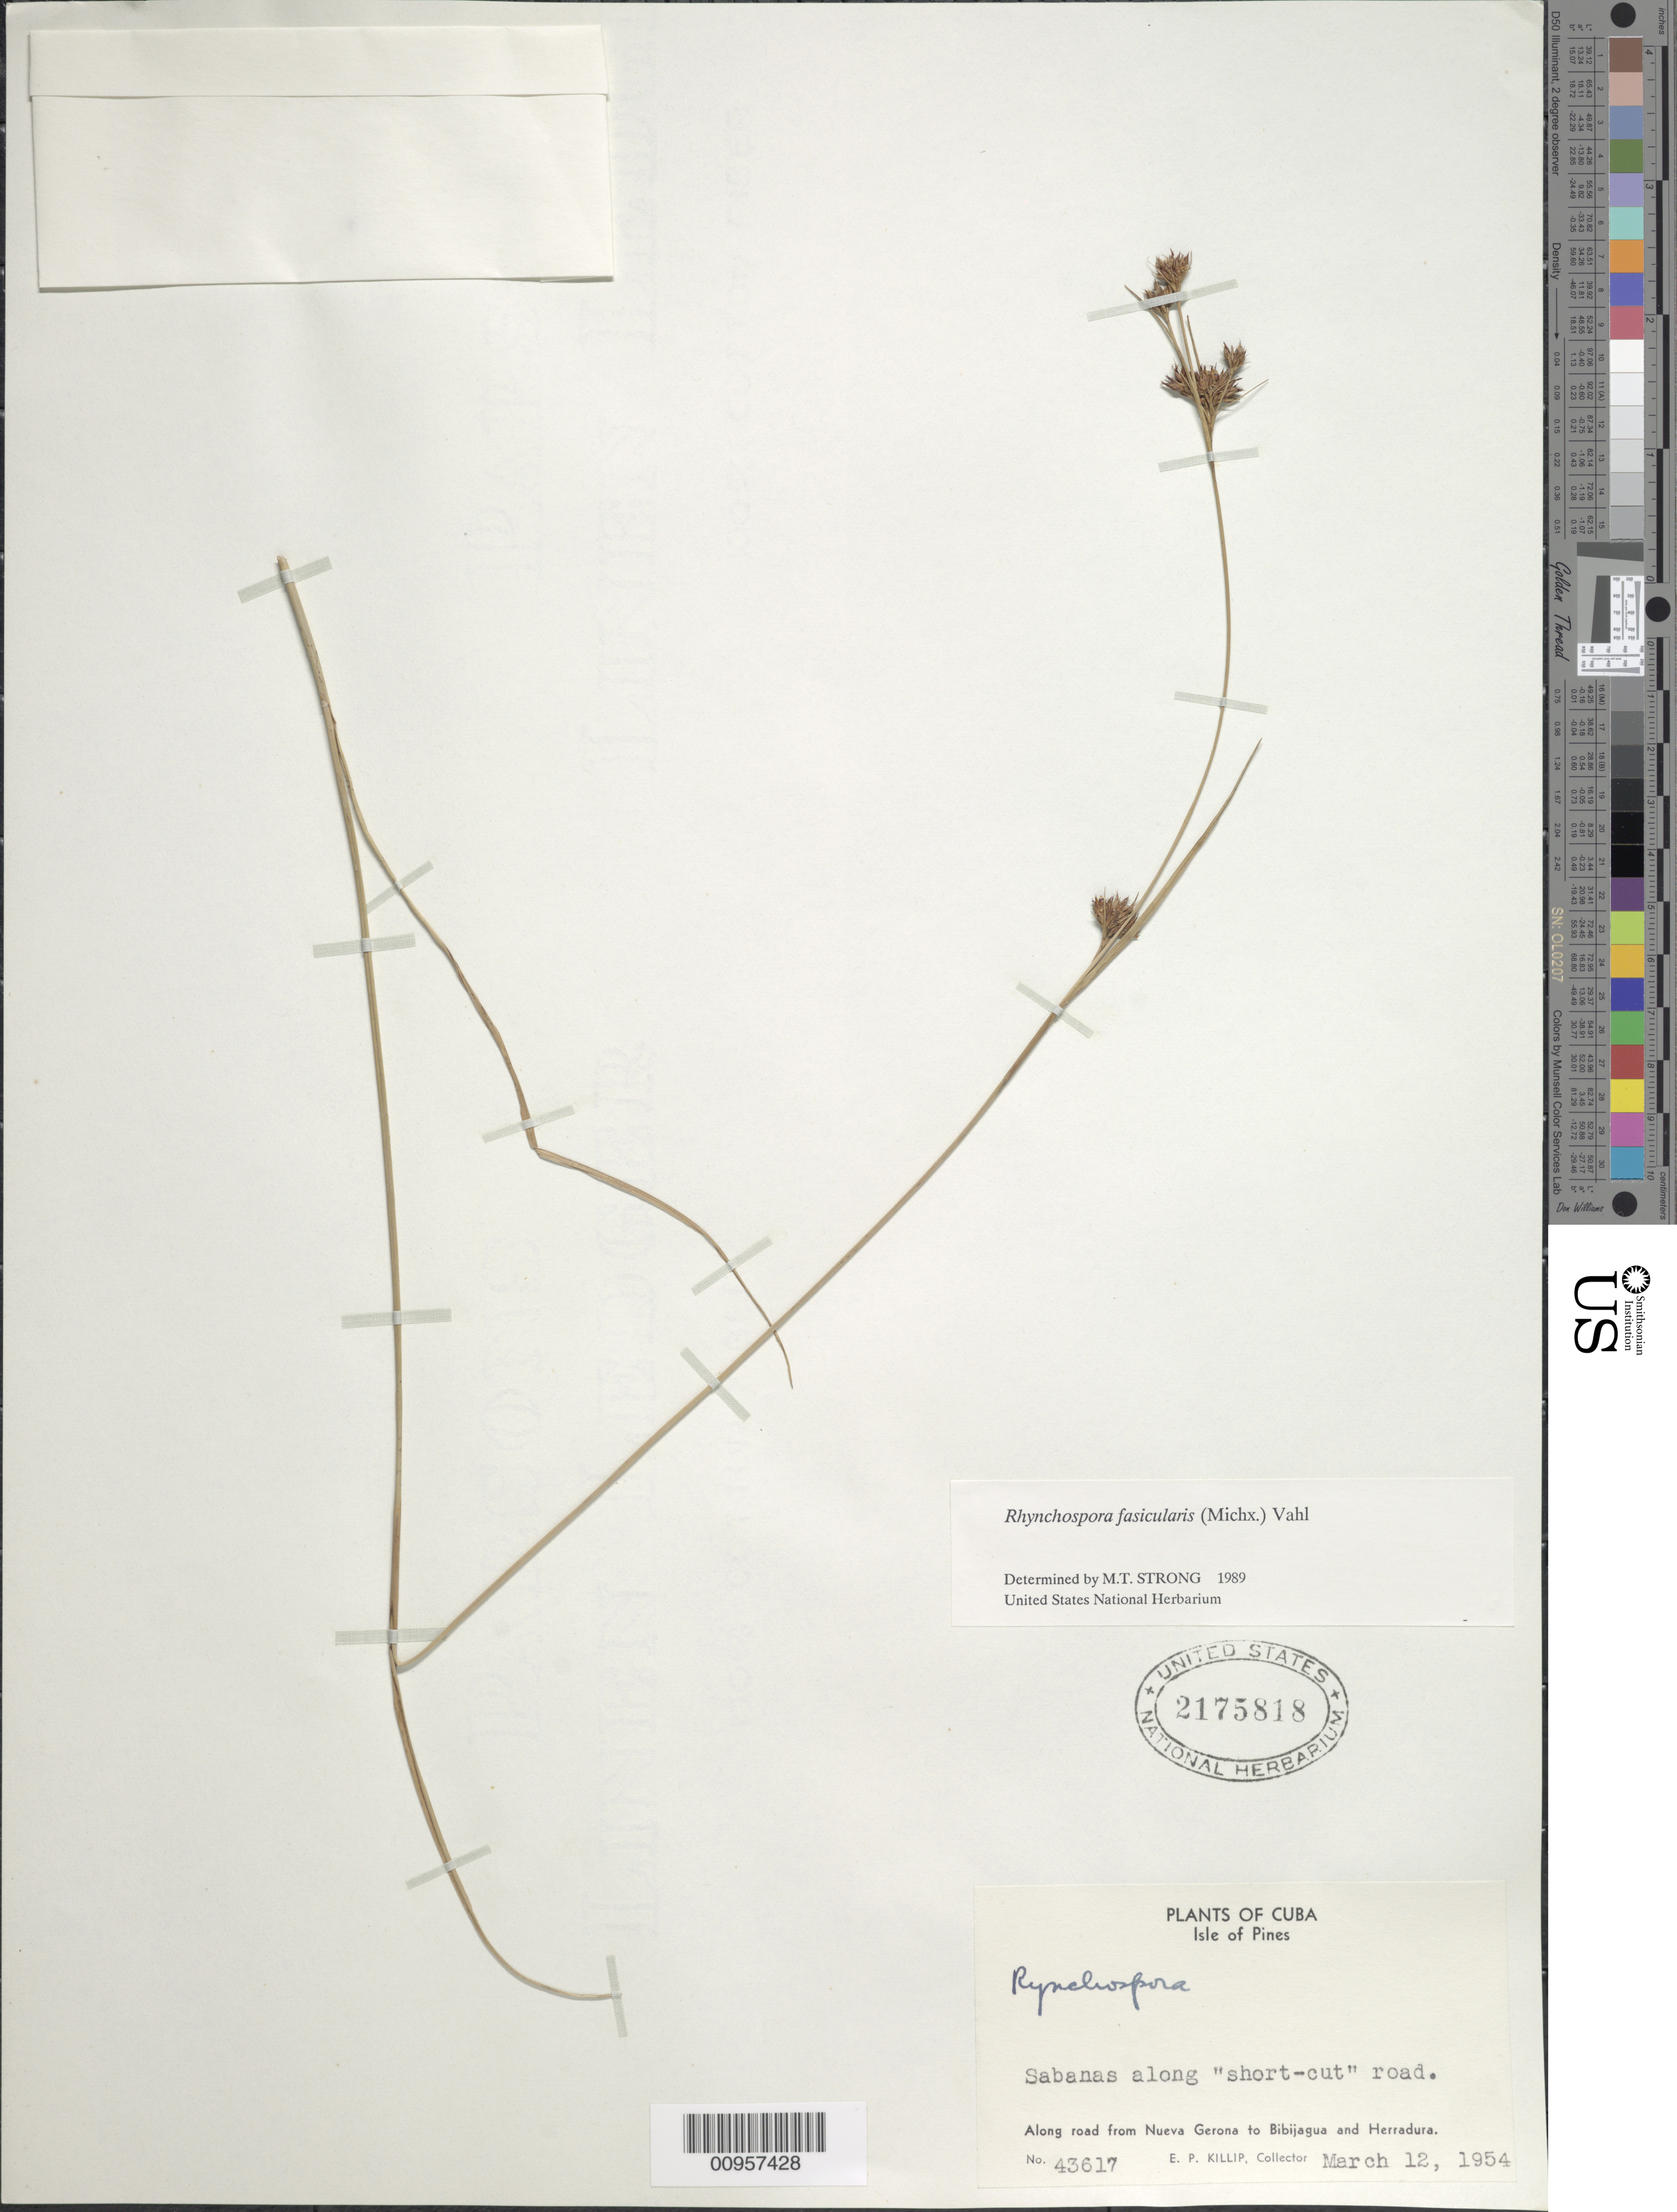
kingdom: Plantae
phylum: Tracheophyta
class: Liliopsida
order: Poales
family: Cyperaceae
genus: Rhynchospora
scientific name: Rhynchospora fascicularis subsp. fascicularis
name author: (Michx.) Vahl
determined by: Strong, M. T., (US), Smithsonian Institution - National Museum of Natural History (UNITED STATES)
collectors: E. P. Killip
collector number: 43617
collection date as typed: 12 Mar 1954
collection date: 1954-03-12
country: Cuba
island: Isla de la Juventud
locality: Sabanas along "short-cut" roads, along road from Nueva Gerona to Bibijagua and Herradura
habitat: Sabanas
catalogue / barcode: US 2175818